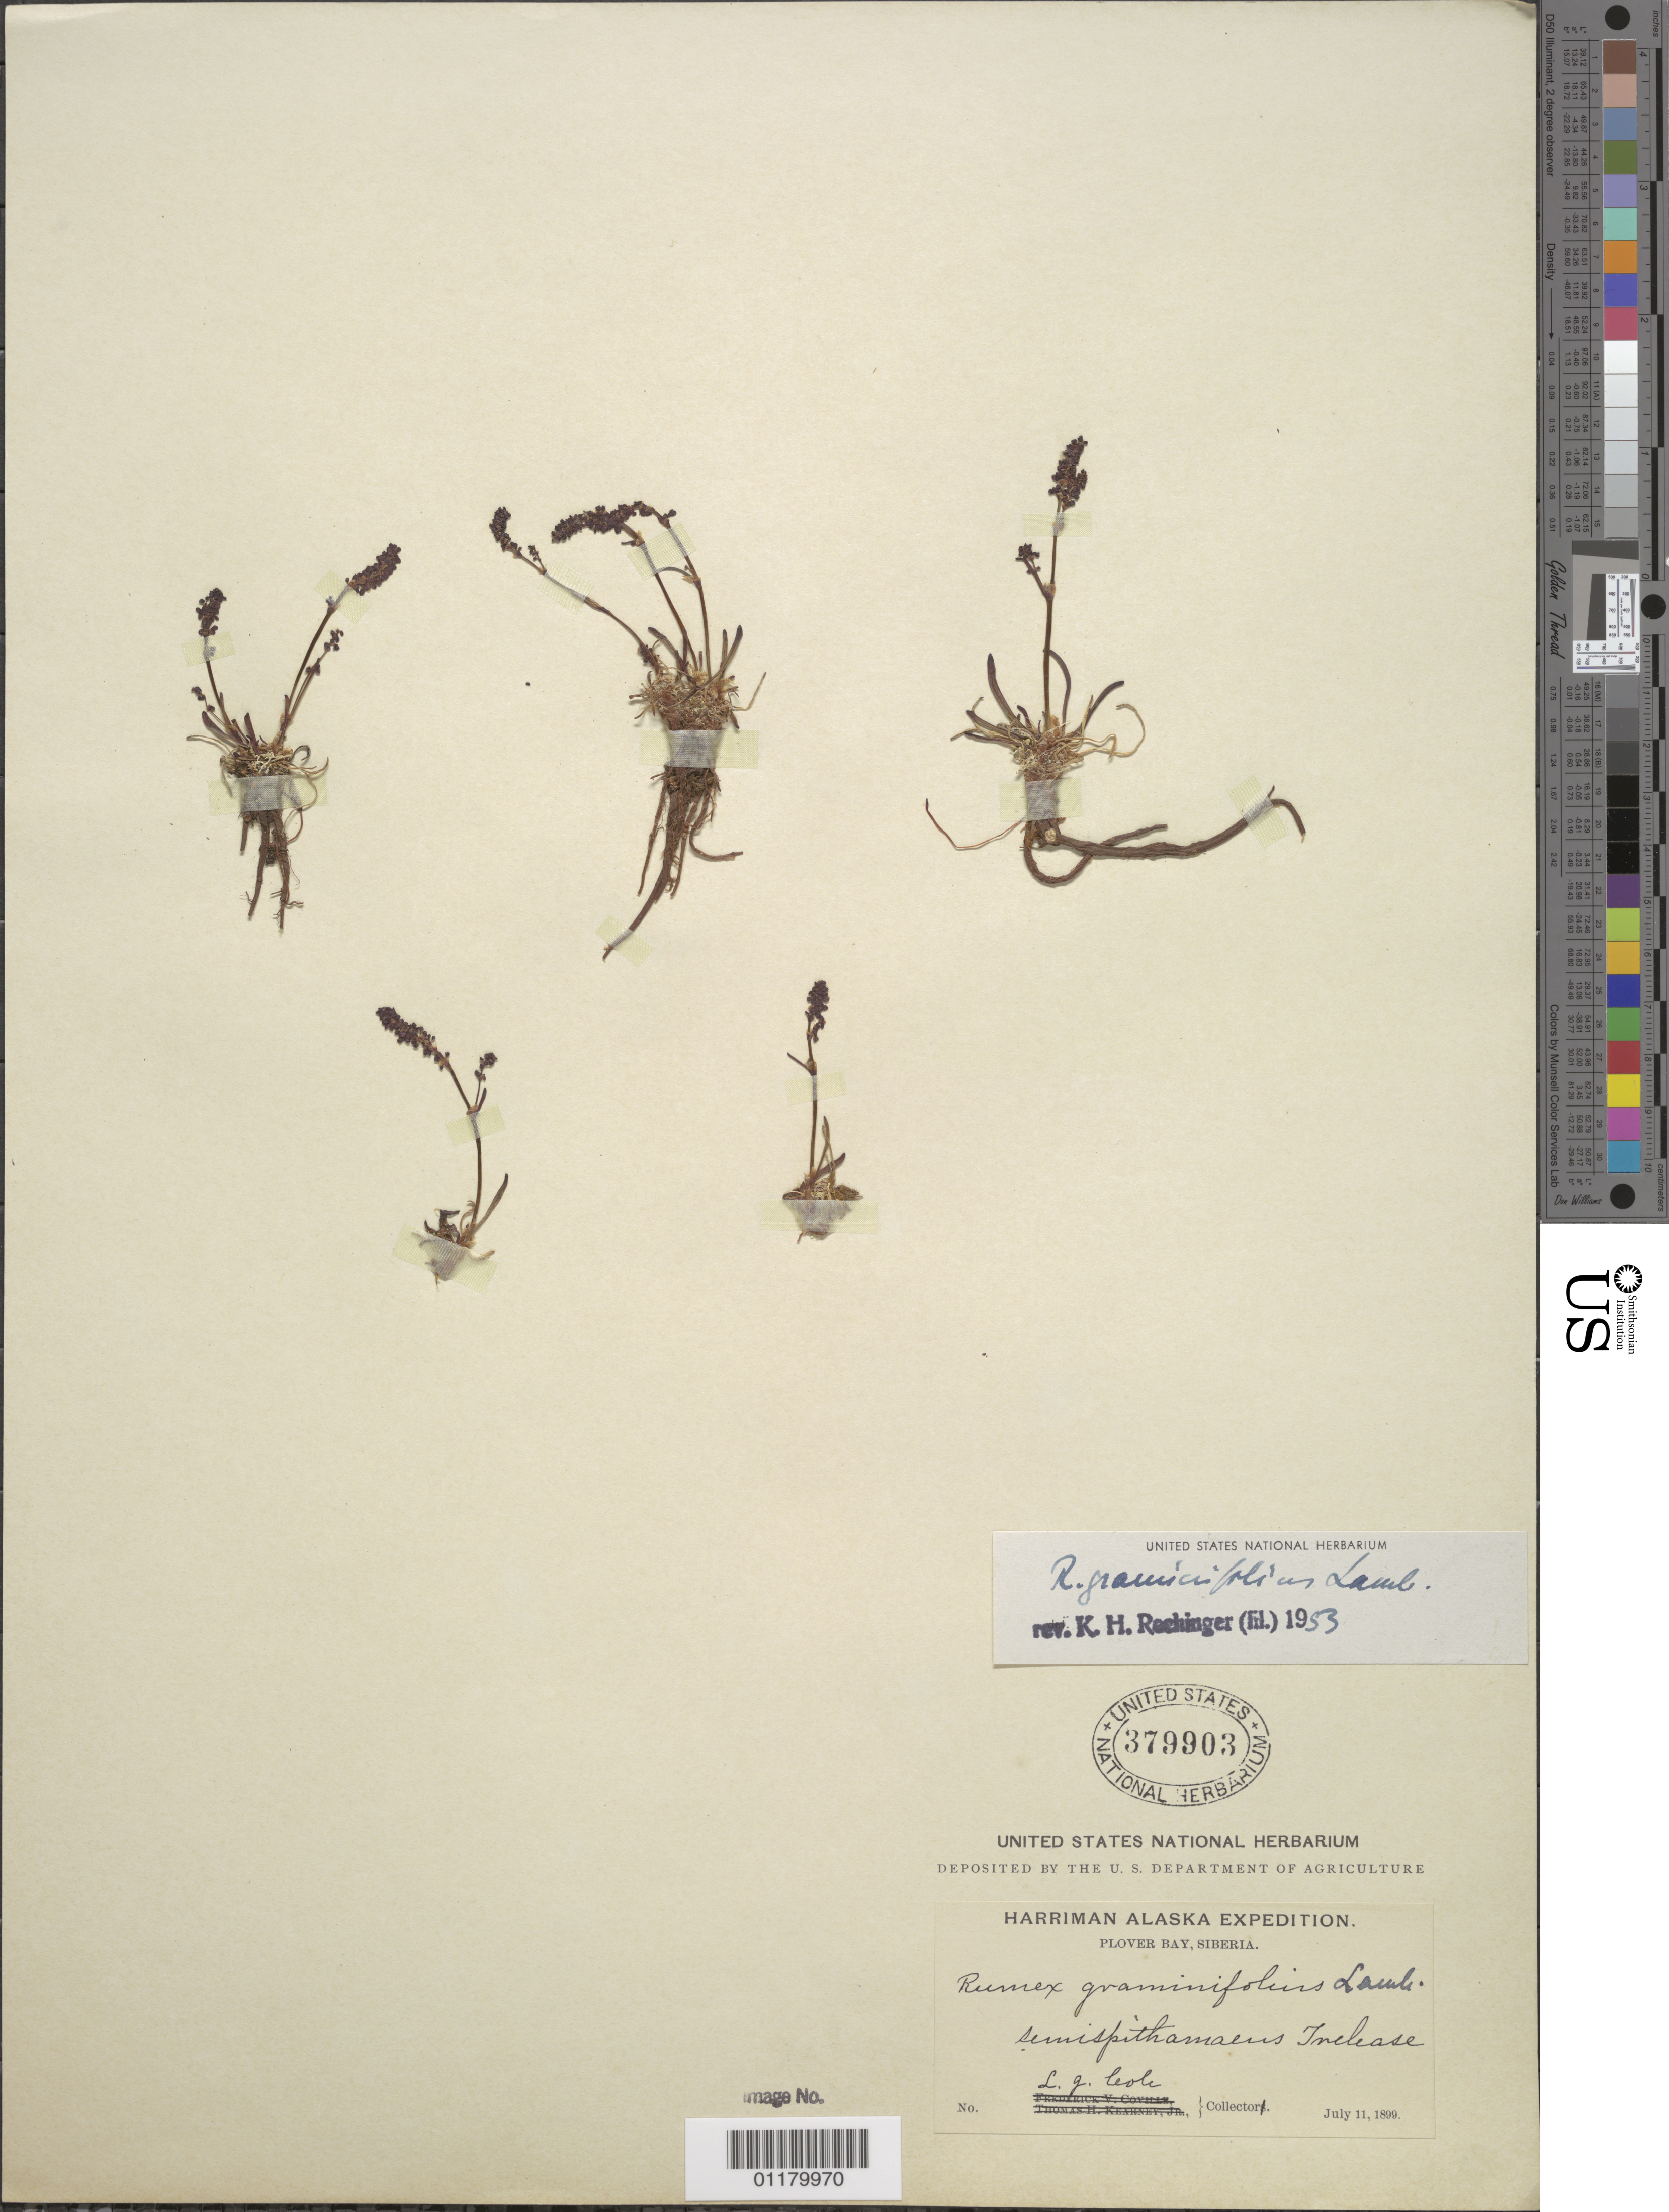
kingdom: Plantae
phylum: Tracheophyta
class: Magnoliopsida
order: Caryophyllales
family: Polygonaceae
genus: Rumex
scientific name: Rumex graminifolius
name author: Rudolph ex Lamb.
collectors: L. Cole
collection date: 1899-07-11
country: United States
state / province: Alaska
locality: Plover Bay, Siberia. [Plover [Providence] Bay is on the easternmost tip of the Russian far east, on Chukotka Pen.]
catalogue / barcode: US 379903